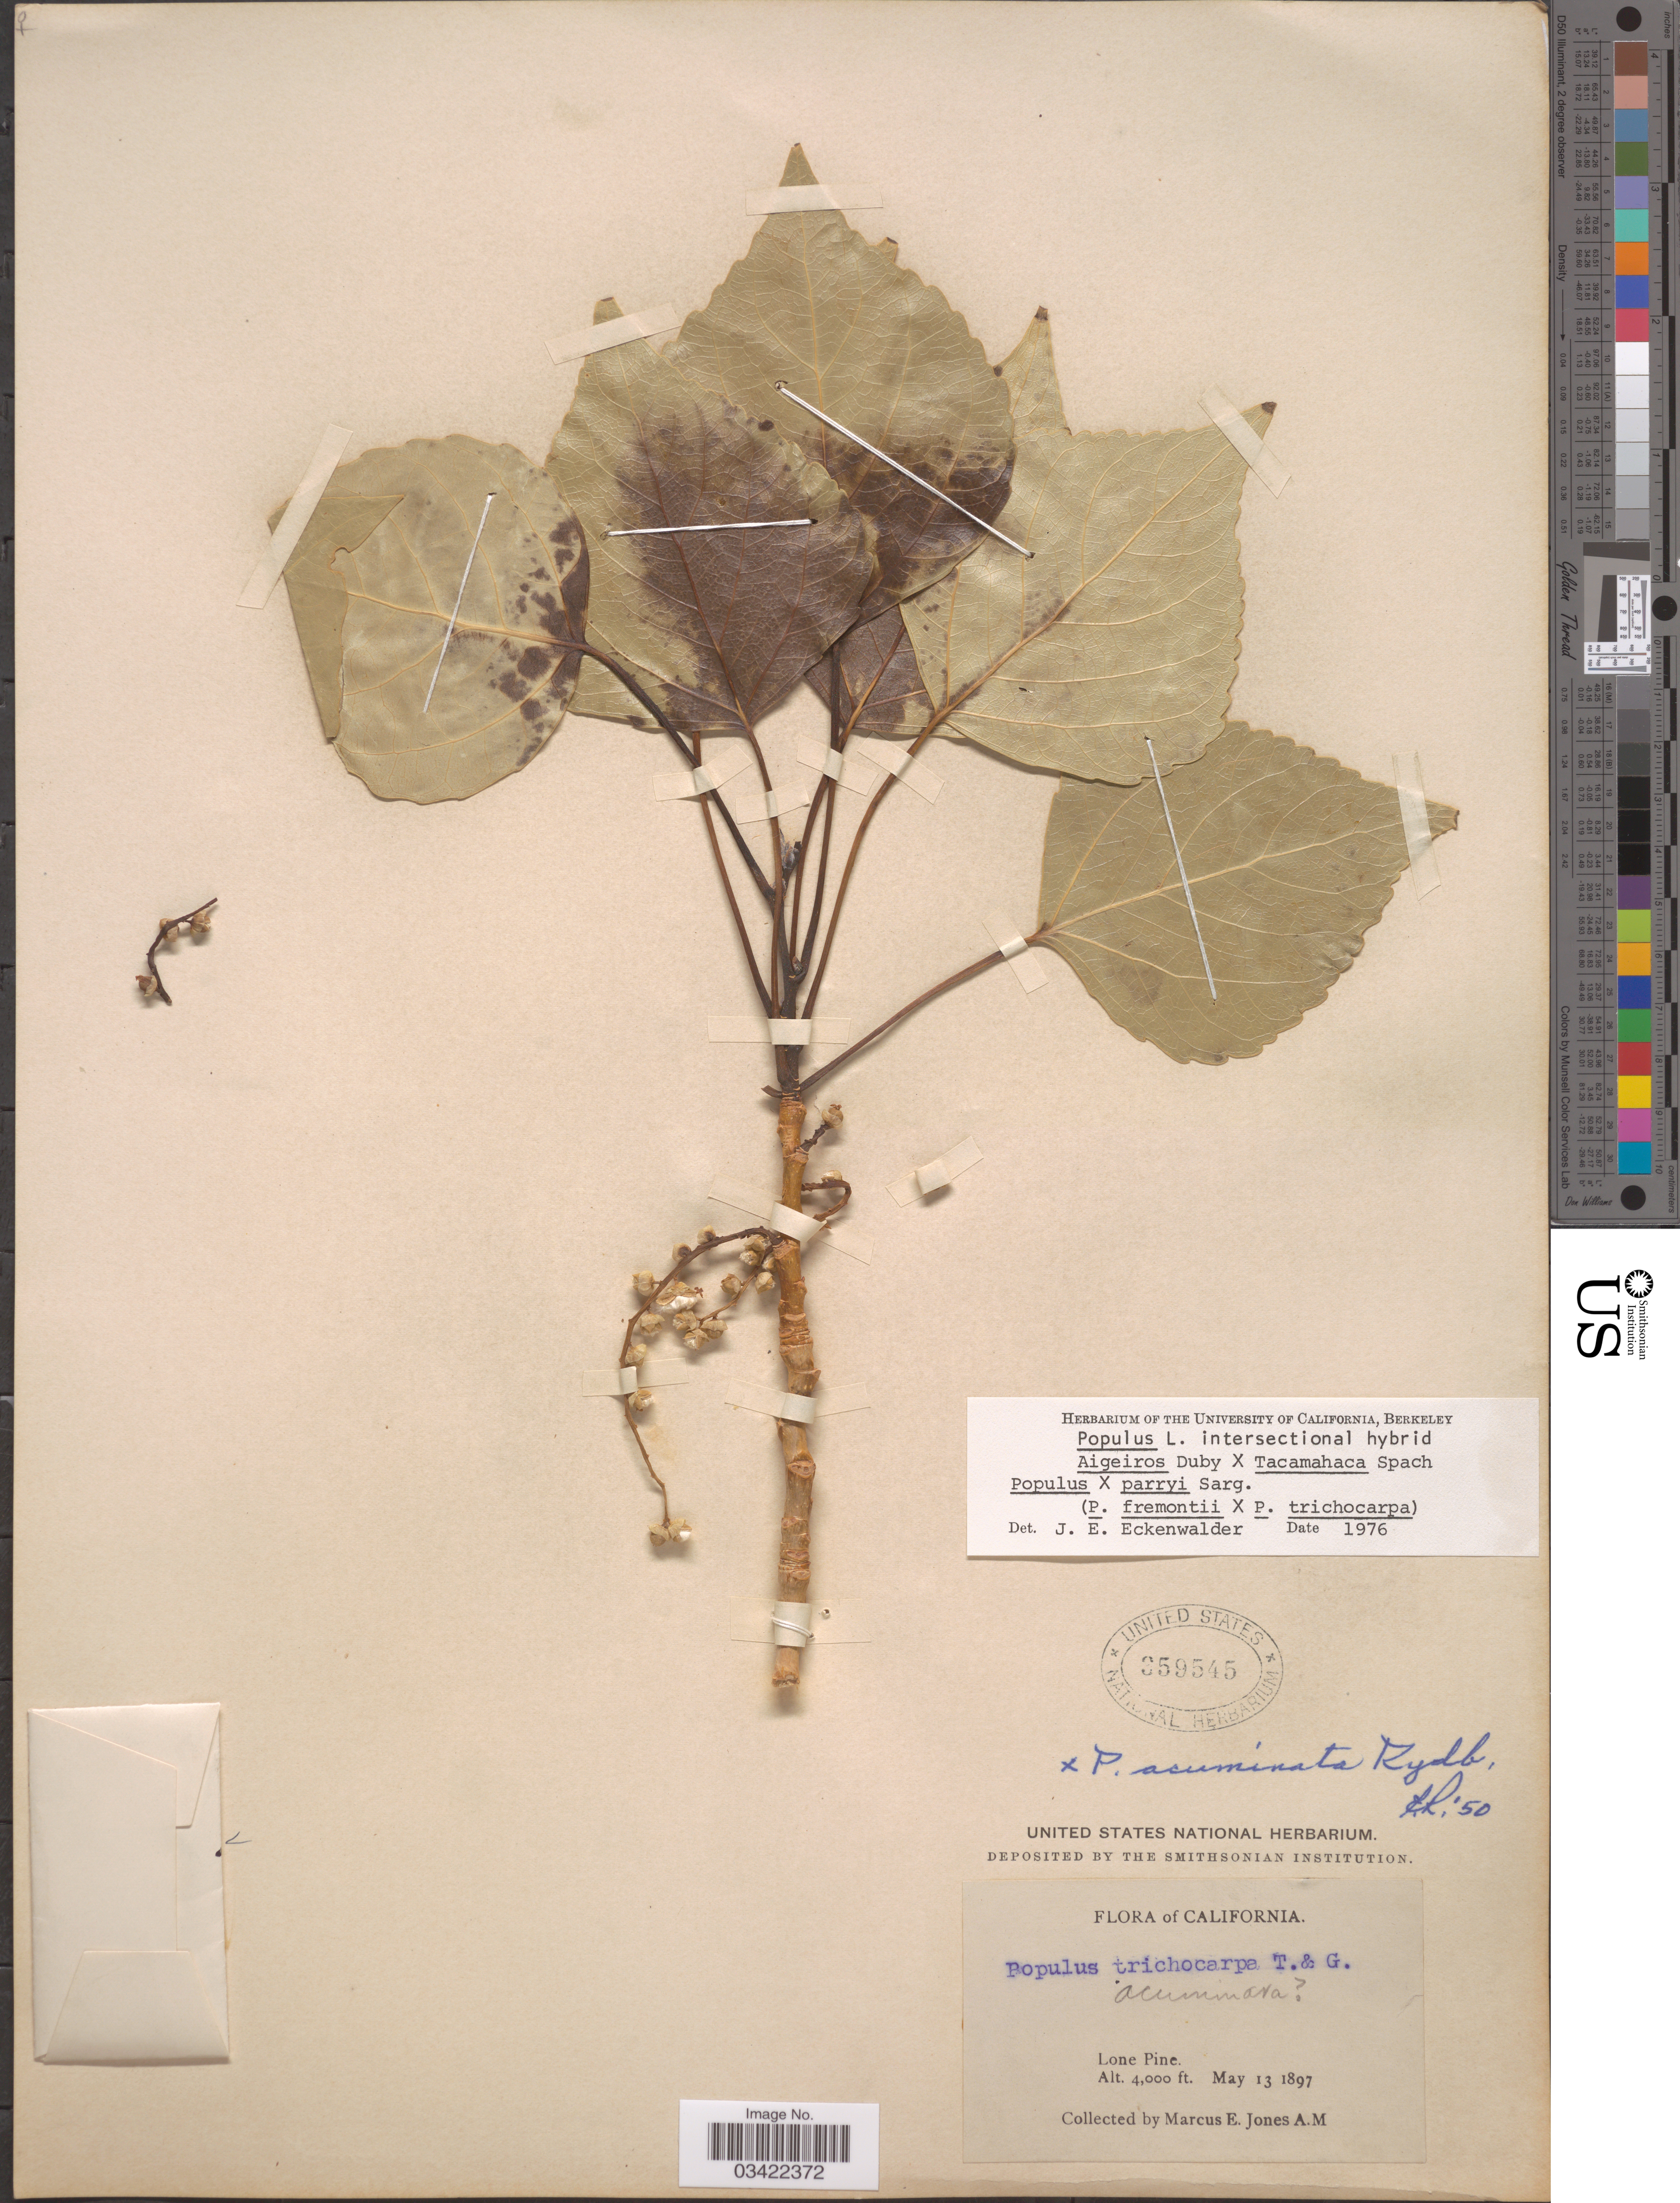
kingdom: Plantae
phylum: Tracheophyta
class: Magnoliopsida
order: Malpighiales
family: Salicaceae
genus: Populus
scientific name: Populus x parryi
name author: Sarg.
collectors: M. E. Jones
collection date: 1897-05-13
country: United States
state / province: California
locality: Lone Pine.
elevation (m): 1219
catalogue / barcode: US 359545